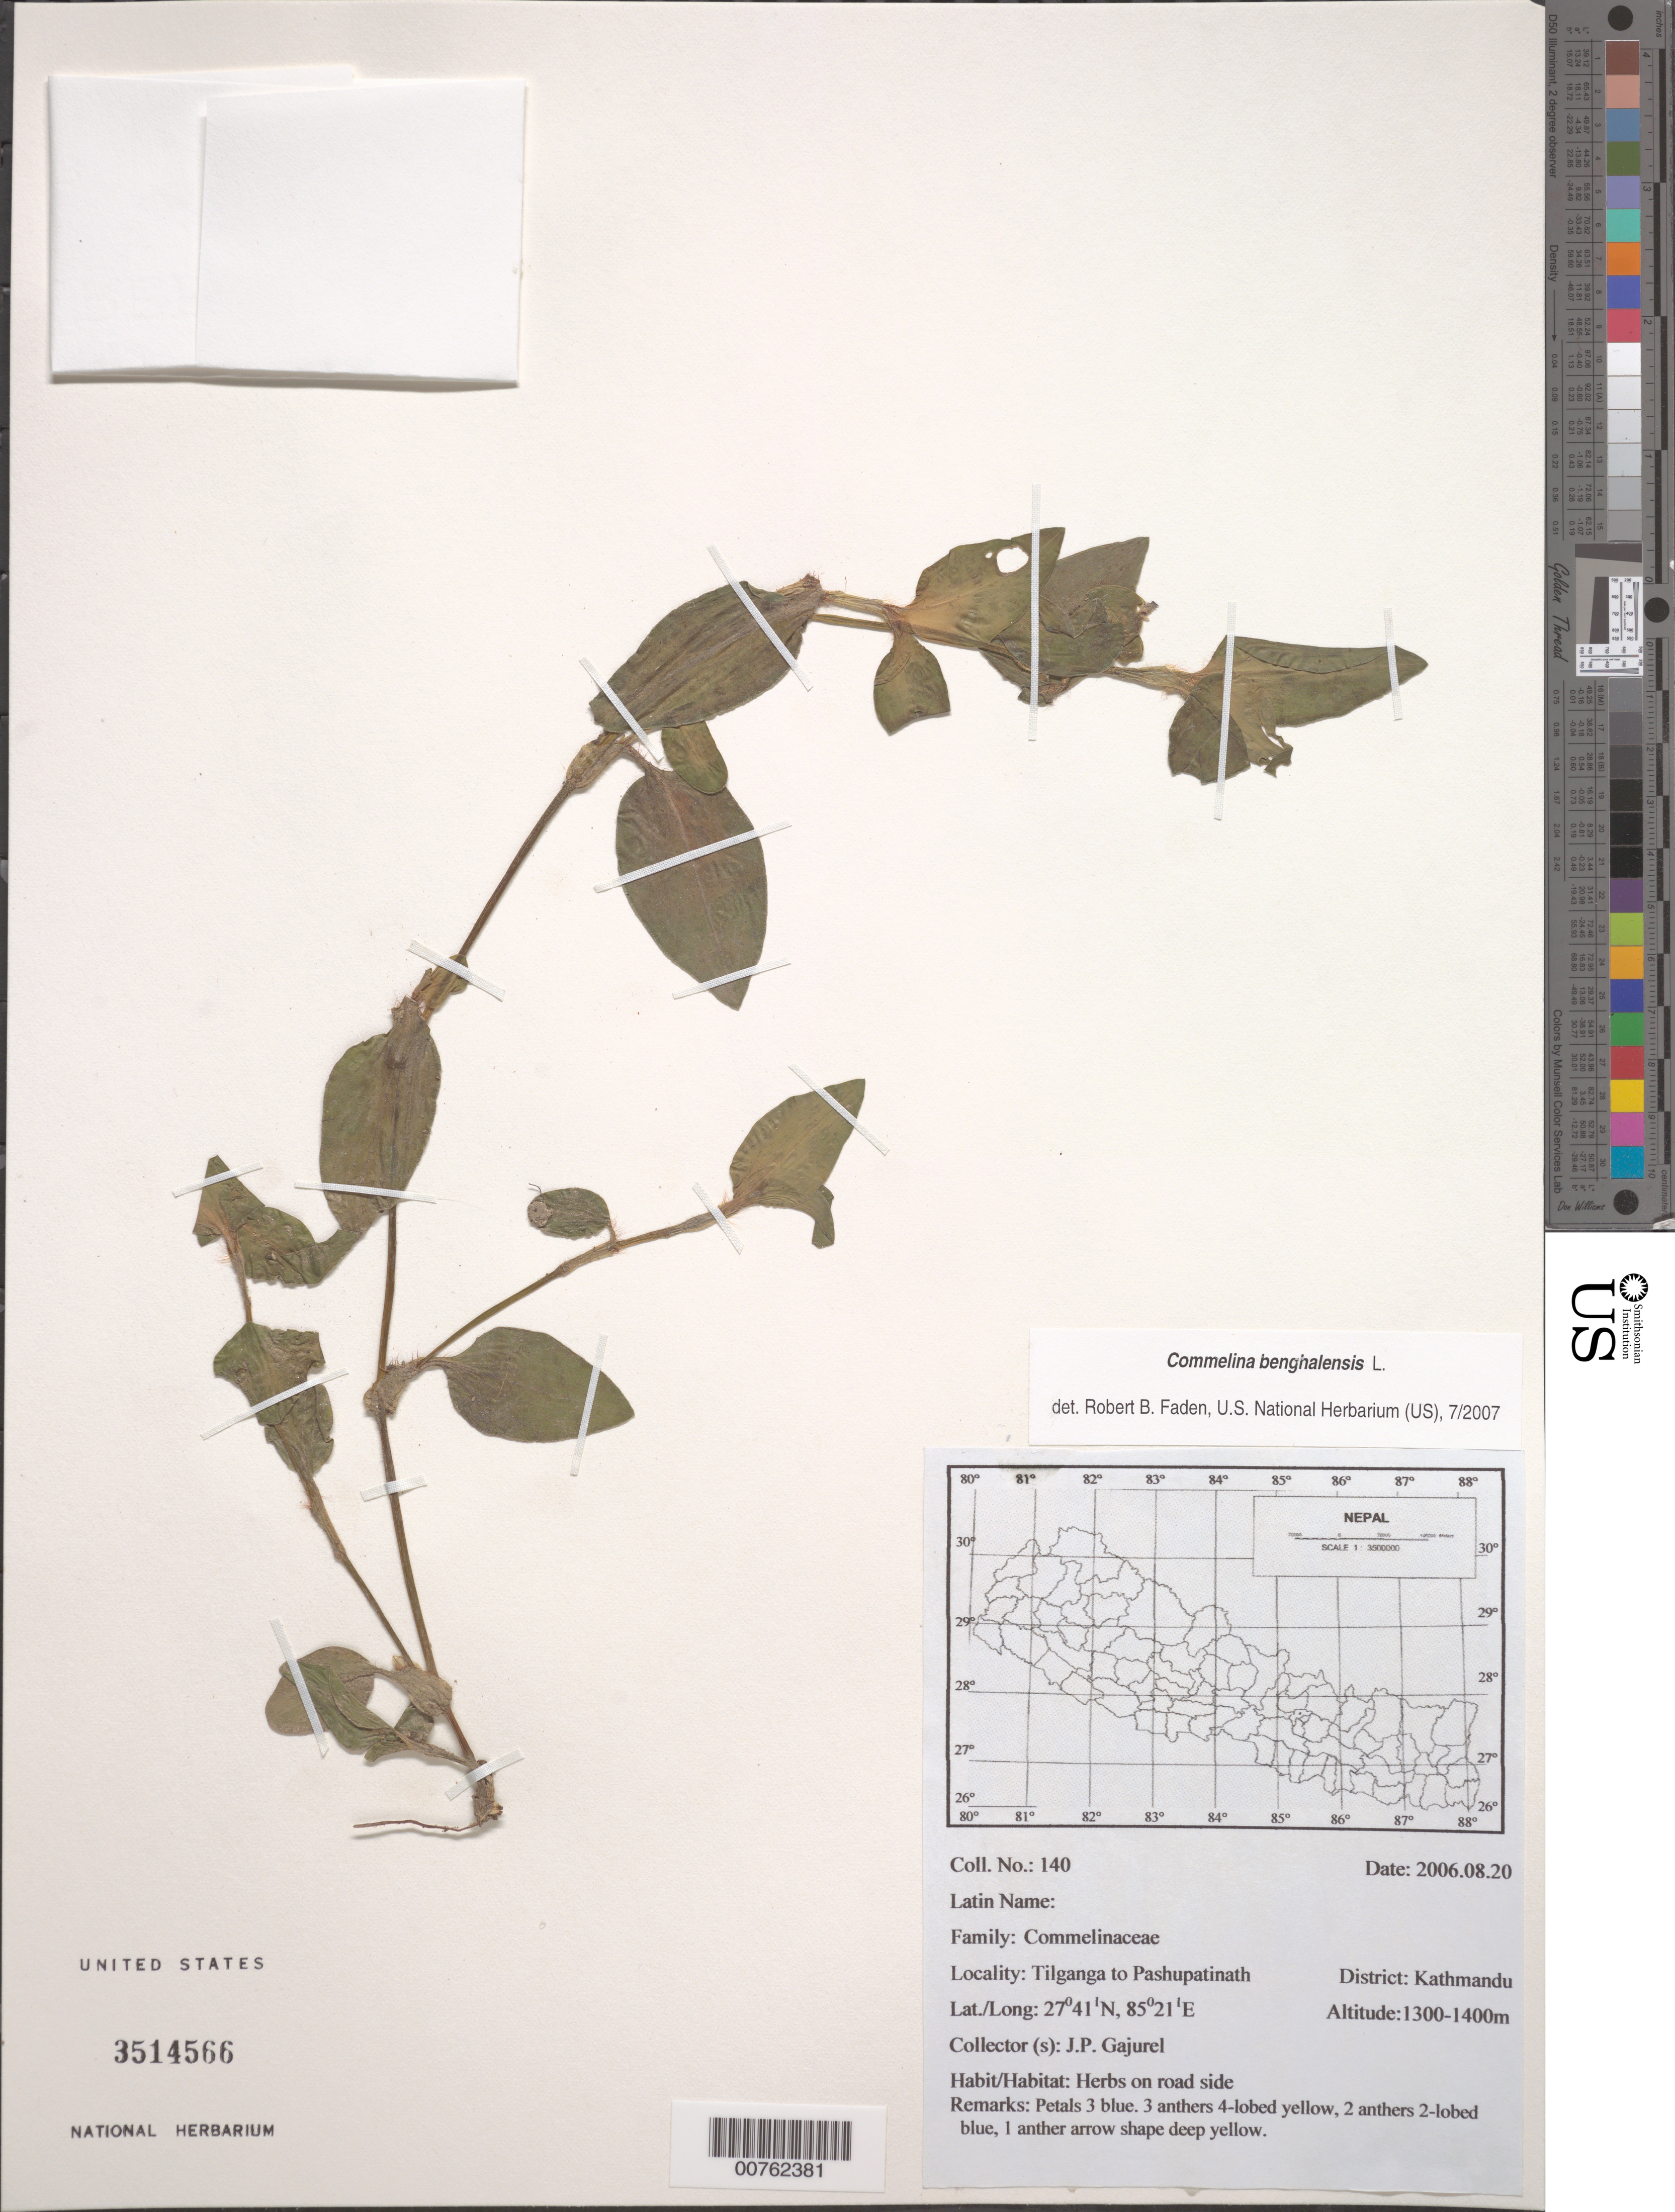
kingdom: Plantae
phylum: Tracheophyta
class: Liliopsida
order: Commelinales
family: Commelinaceae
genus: Commelina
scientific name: Commelina benghalensis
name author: L.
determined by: Faden, Robert B., (US), Smithsonian Institution - National Museum of Natural History (UNITED STATES)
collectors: J. Gajurel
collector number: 140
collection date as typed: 20 Aug 2006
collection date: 2006-08-20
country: Nepal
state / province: Bagmati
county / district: Kathmandu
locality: Tilganga to Pashupatinath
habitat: Herbs on road side.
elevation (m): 1300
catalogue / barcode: US 3514566